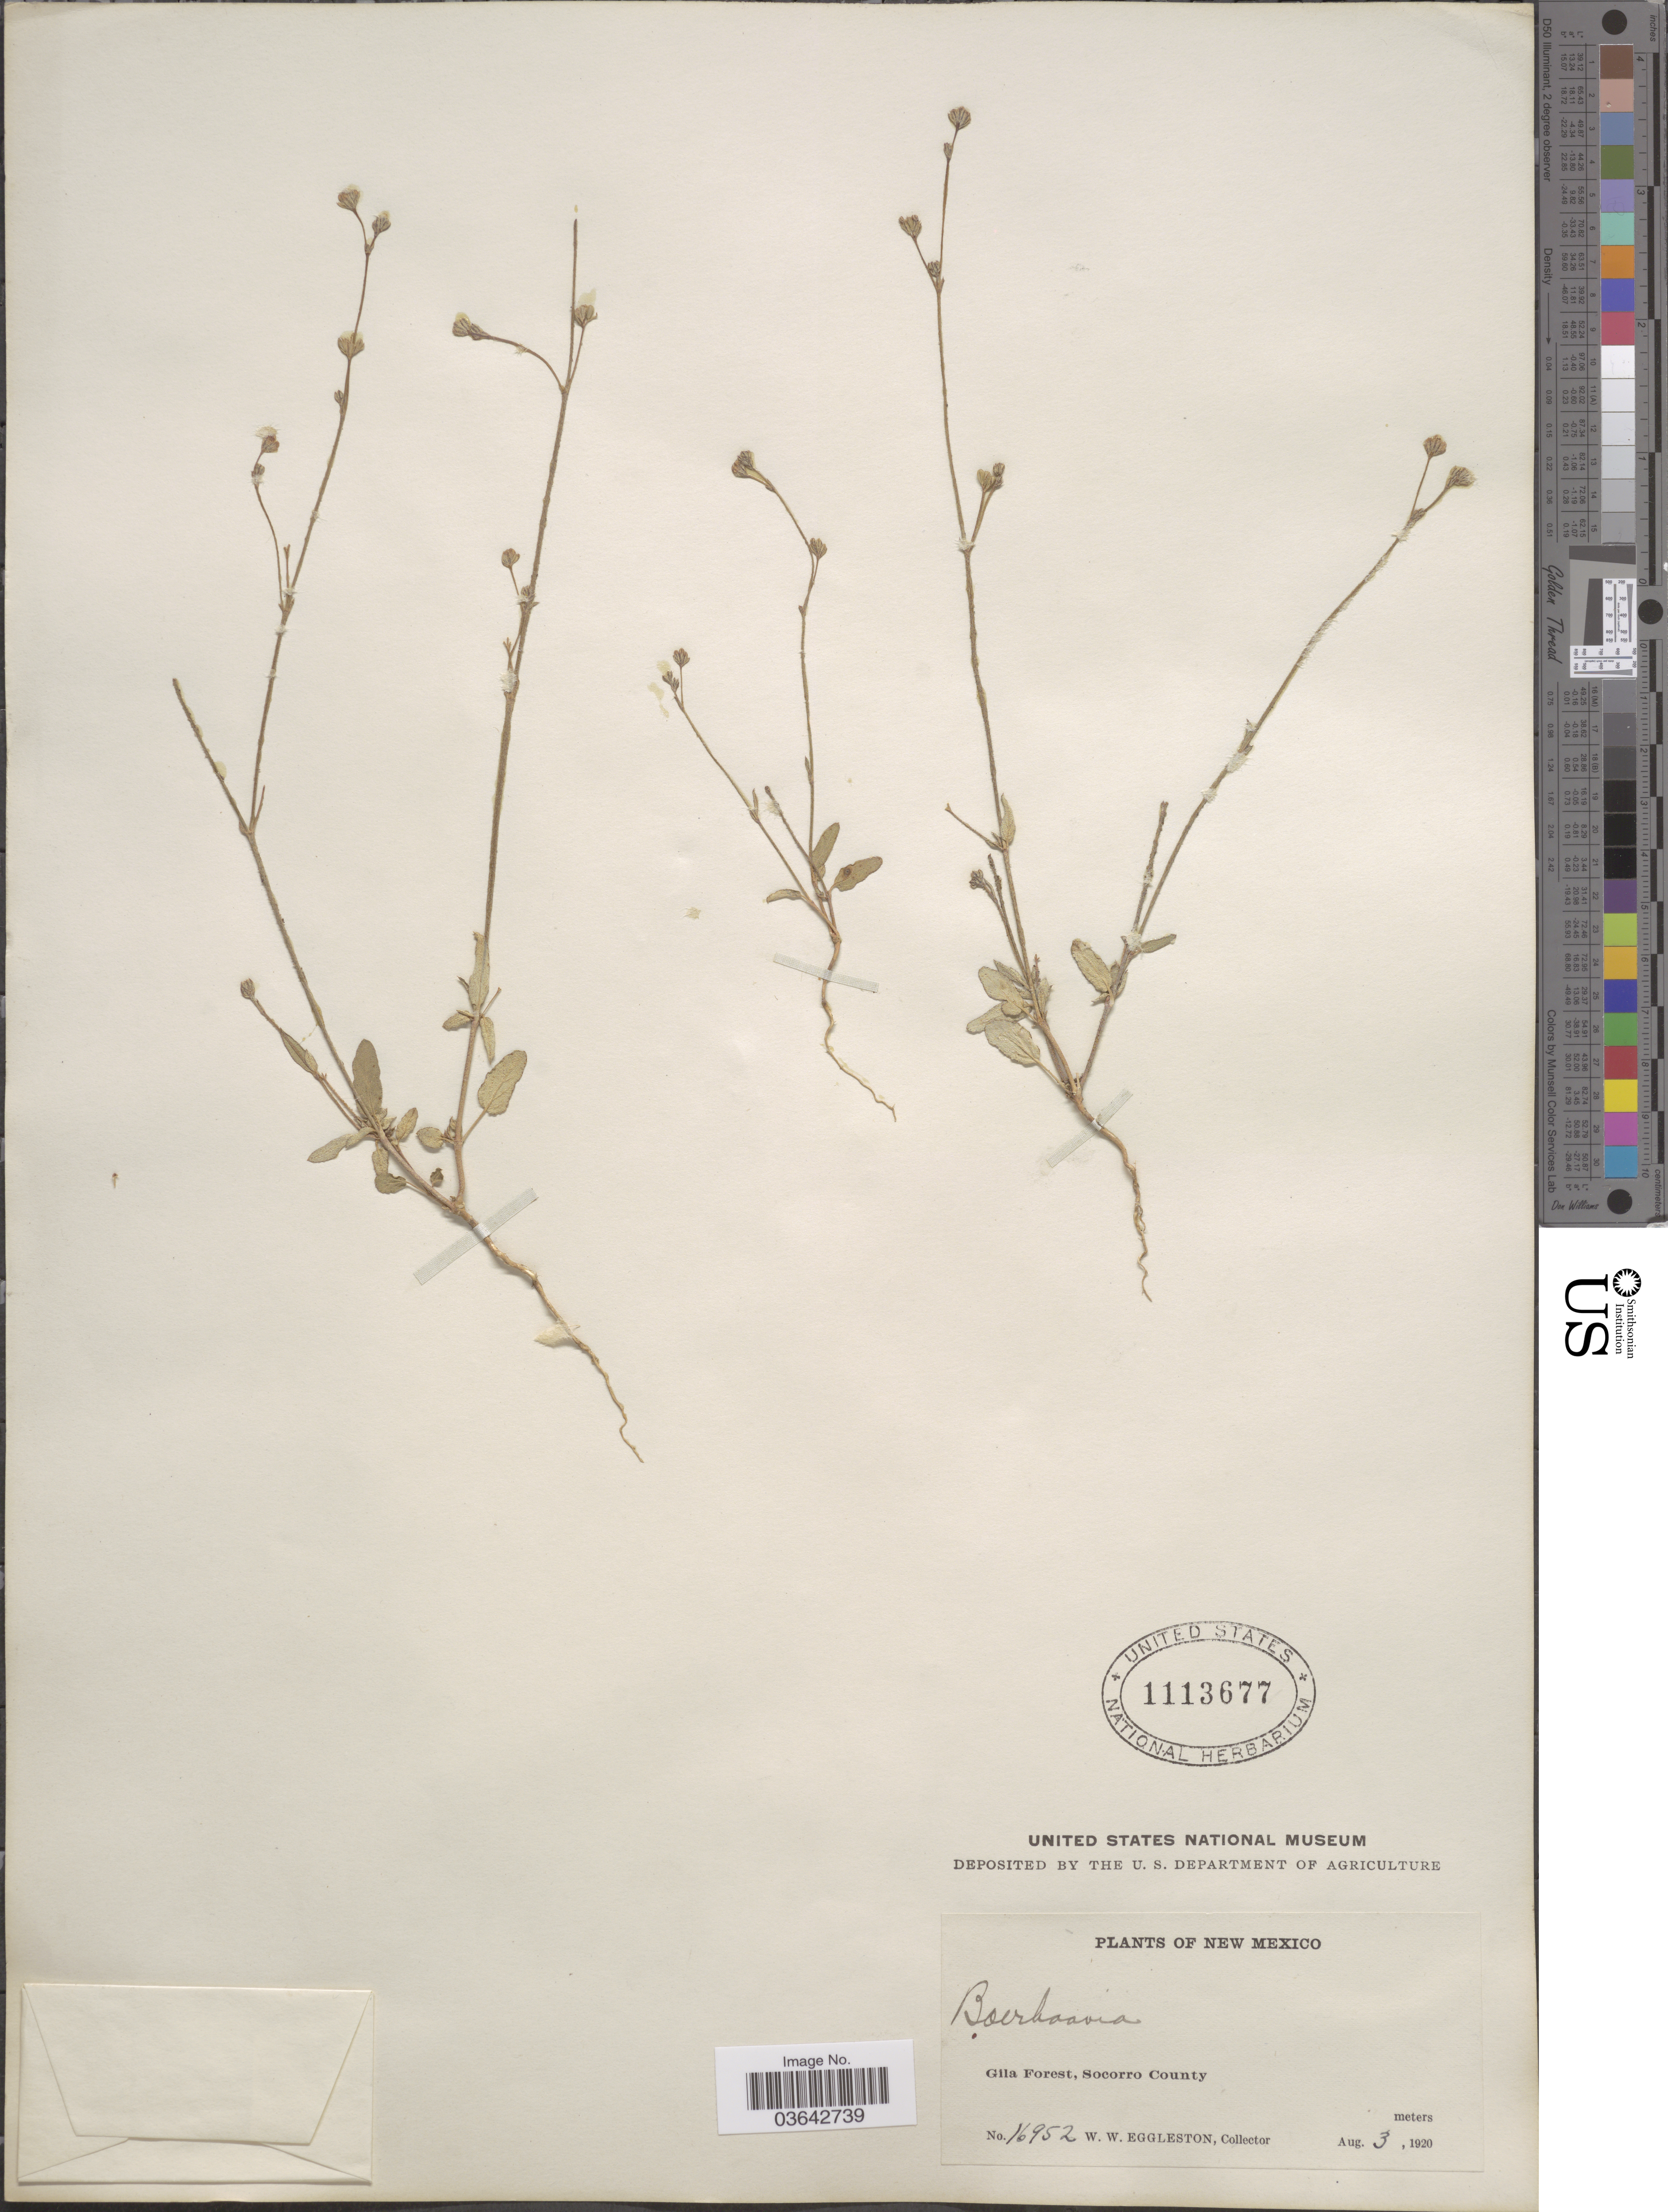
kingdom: Plantae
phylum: Tracheophyta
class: Magnoliopsida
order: Caryophyllales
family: Nyctaginaceae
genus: Boerhavia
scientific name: Boerhavia purpurascens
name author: A. Gray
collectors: W. W. Eggleston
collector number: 16952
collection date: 1920-08-03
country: United States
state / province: New Mexico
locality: Gila Forest, Socorro County.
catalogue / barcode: US 1113677